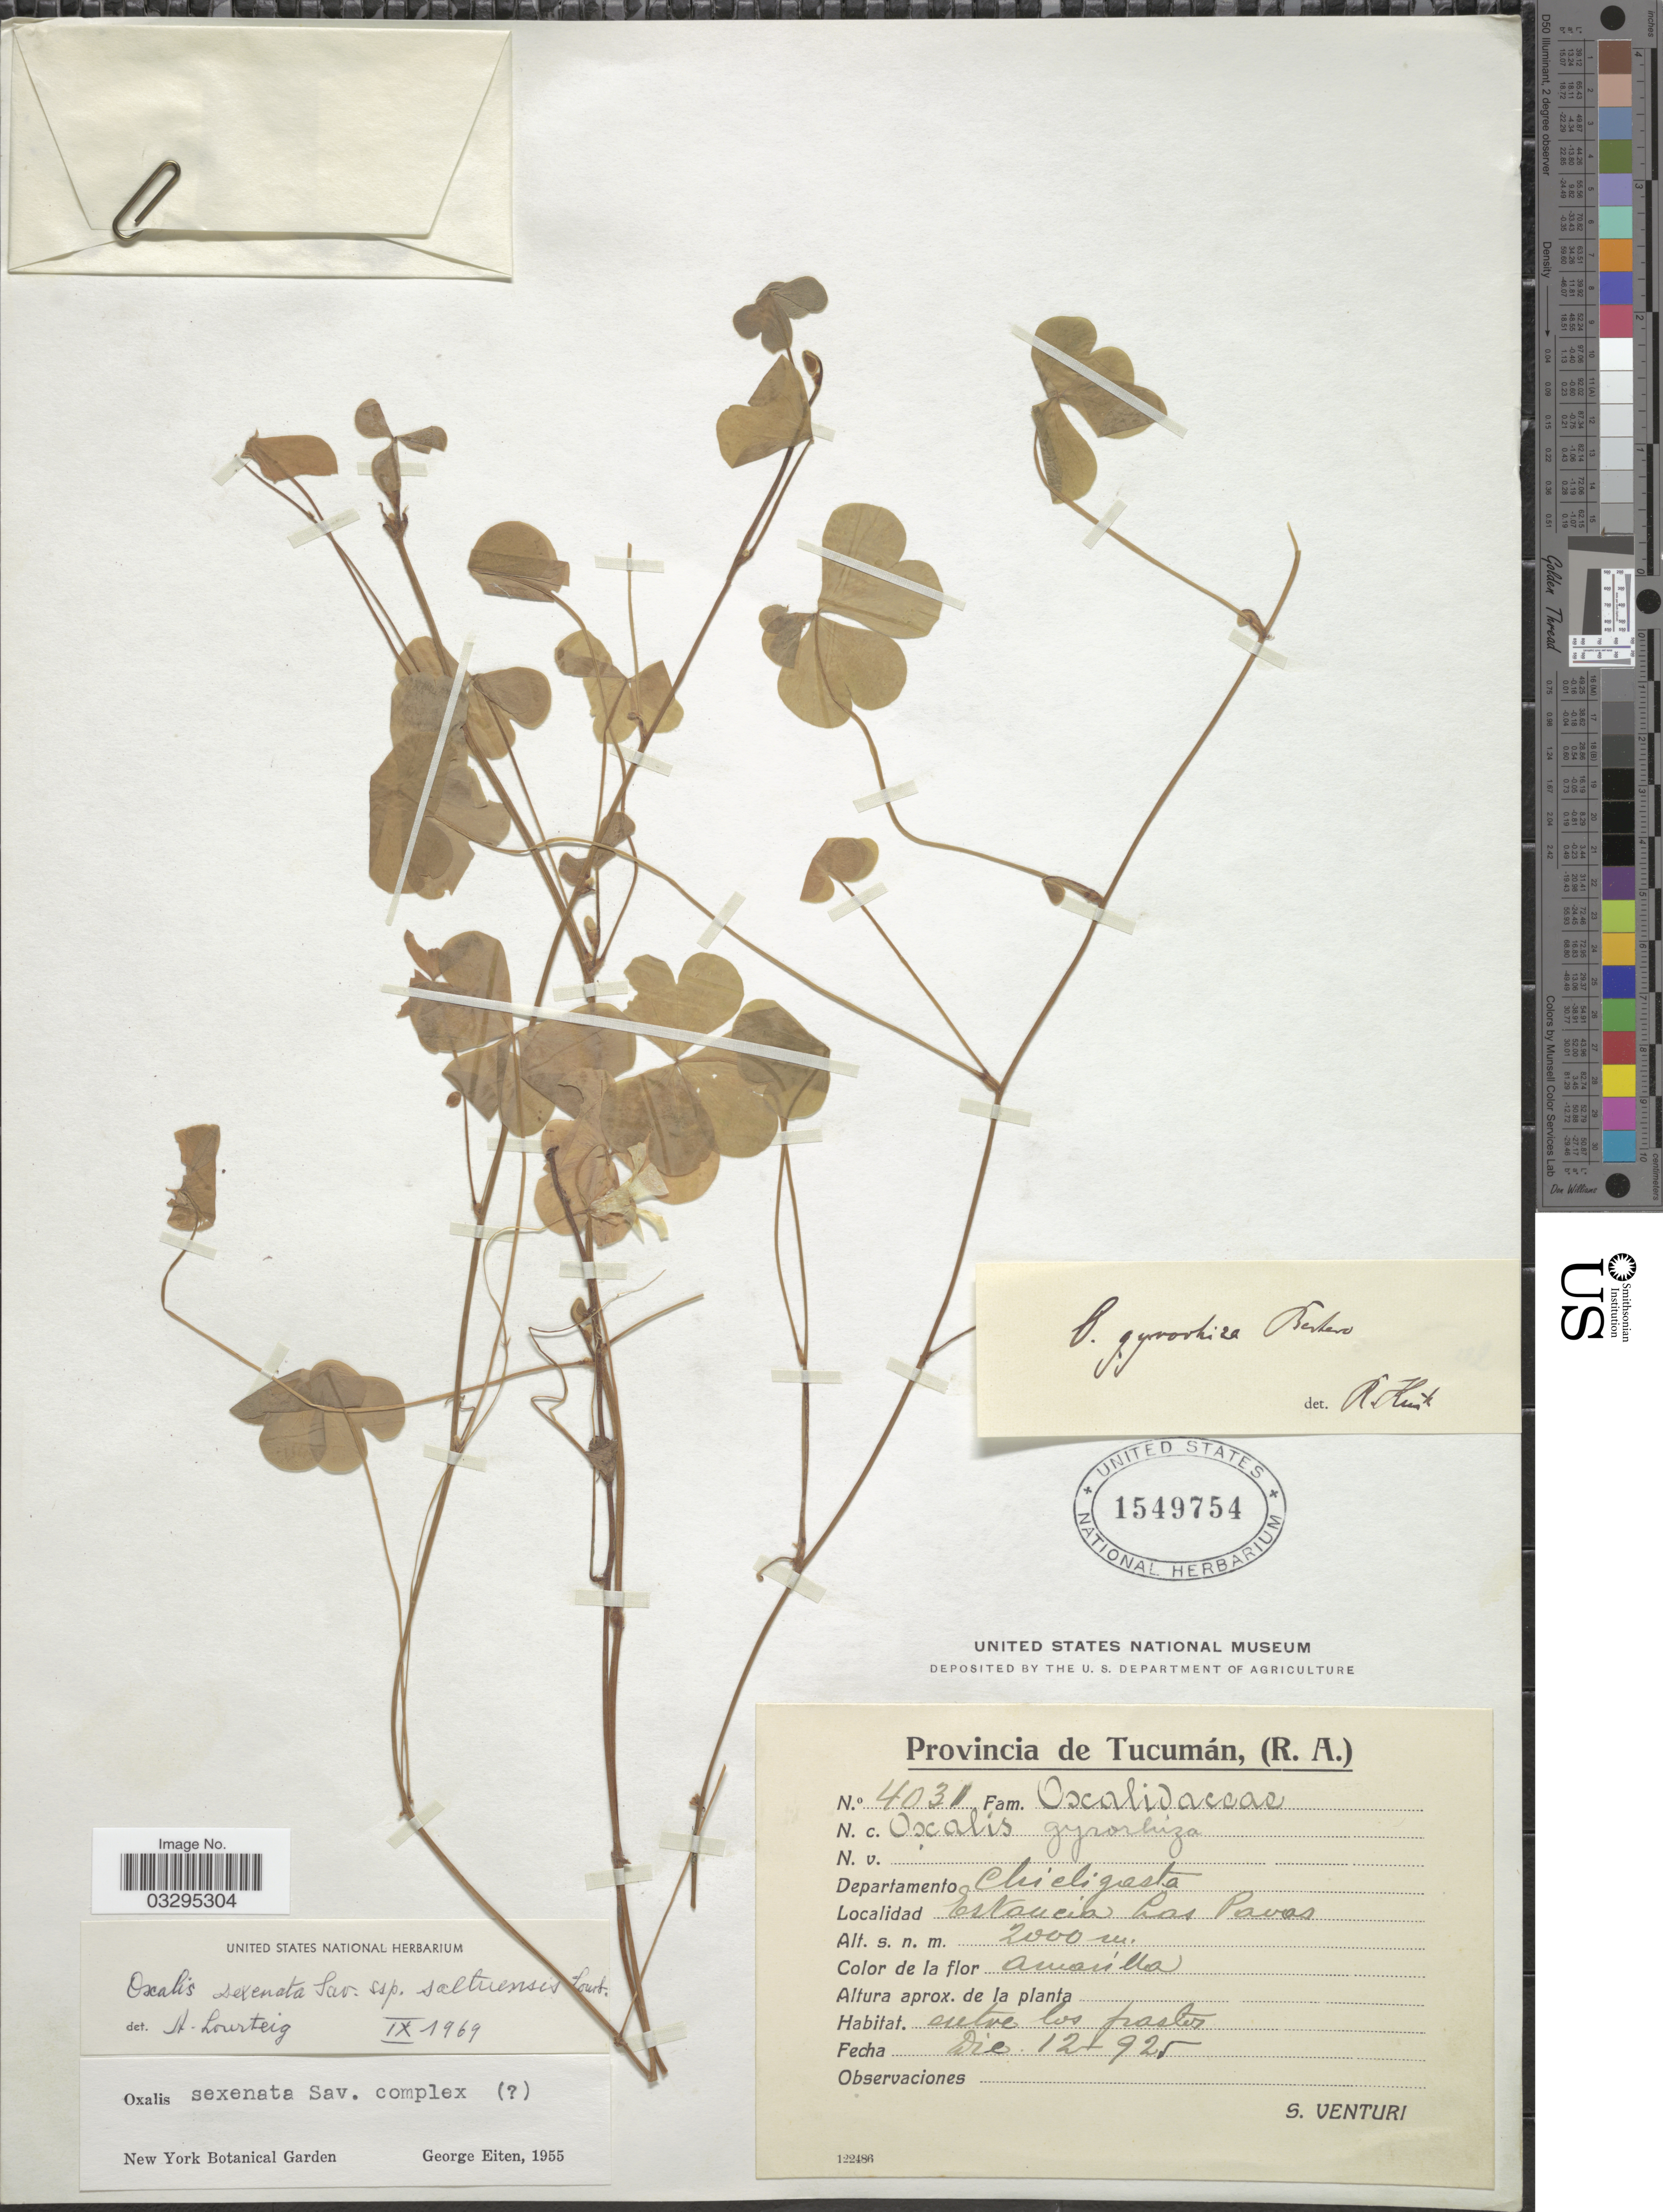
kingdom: Plantae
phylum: Tracheophyta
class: Magnoliopsida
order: Oxalidales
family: Oxalidaceae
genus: Oxalis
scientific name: Oxalis conorrhiza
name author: Jacq.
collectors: S. Venturi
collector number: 4031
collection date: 1925-12-12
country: Argentina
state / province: Tucuman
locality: Deparamento Chicligasta. Estancia Las Pavas.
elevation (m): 2000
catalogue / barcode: US 1549754